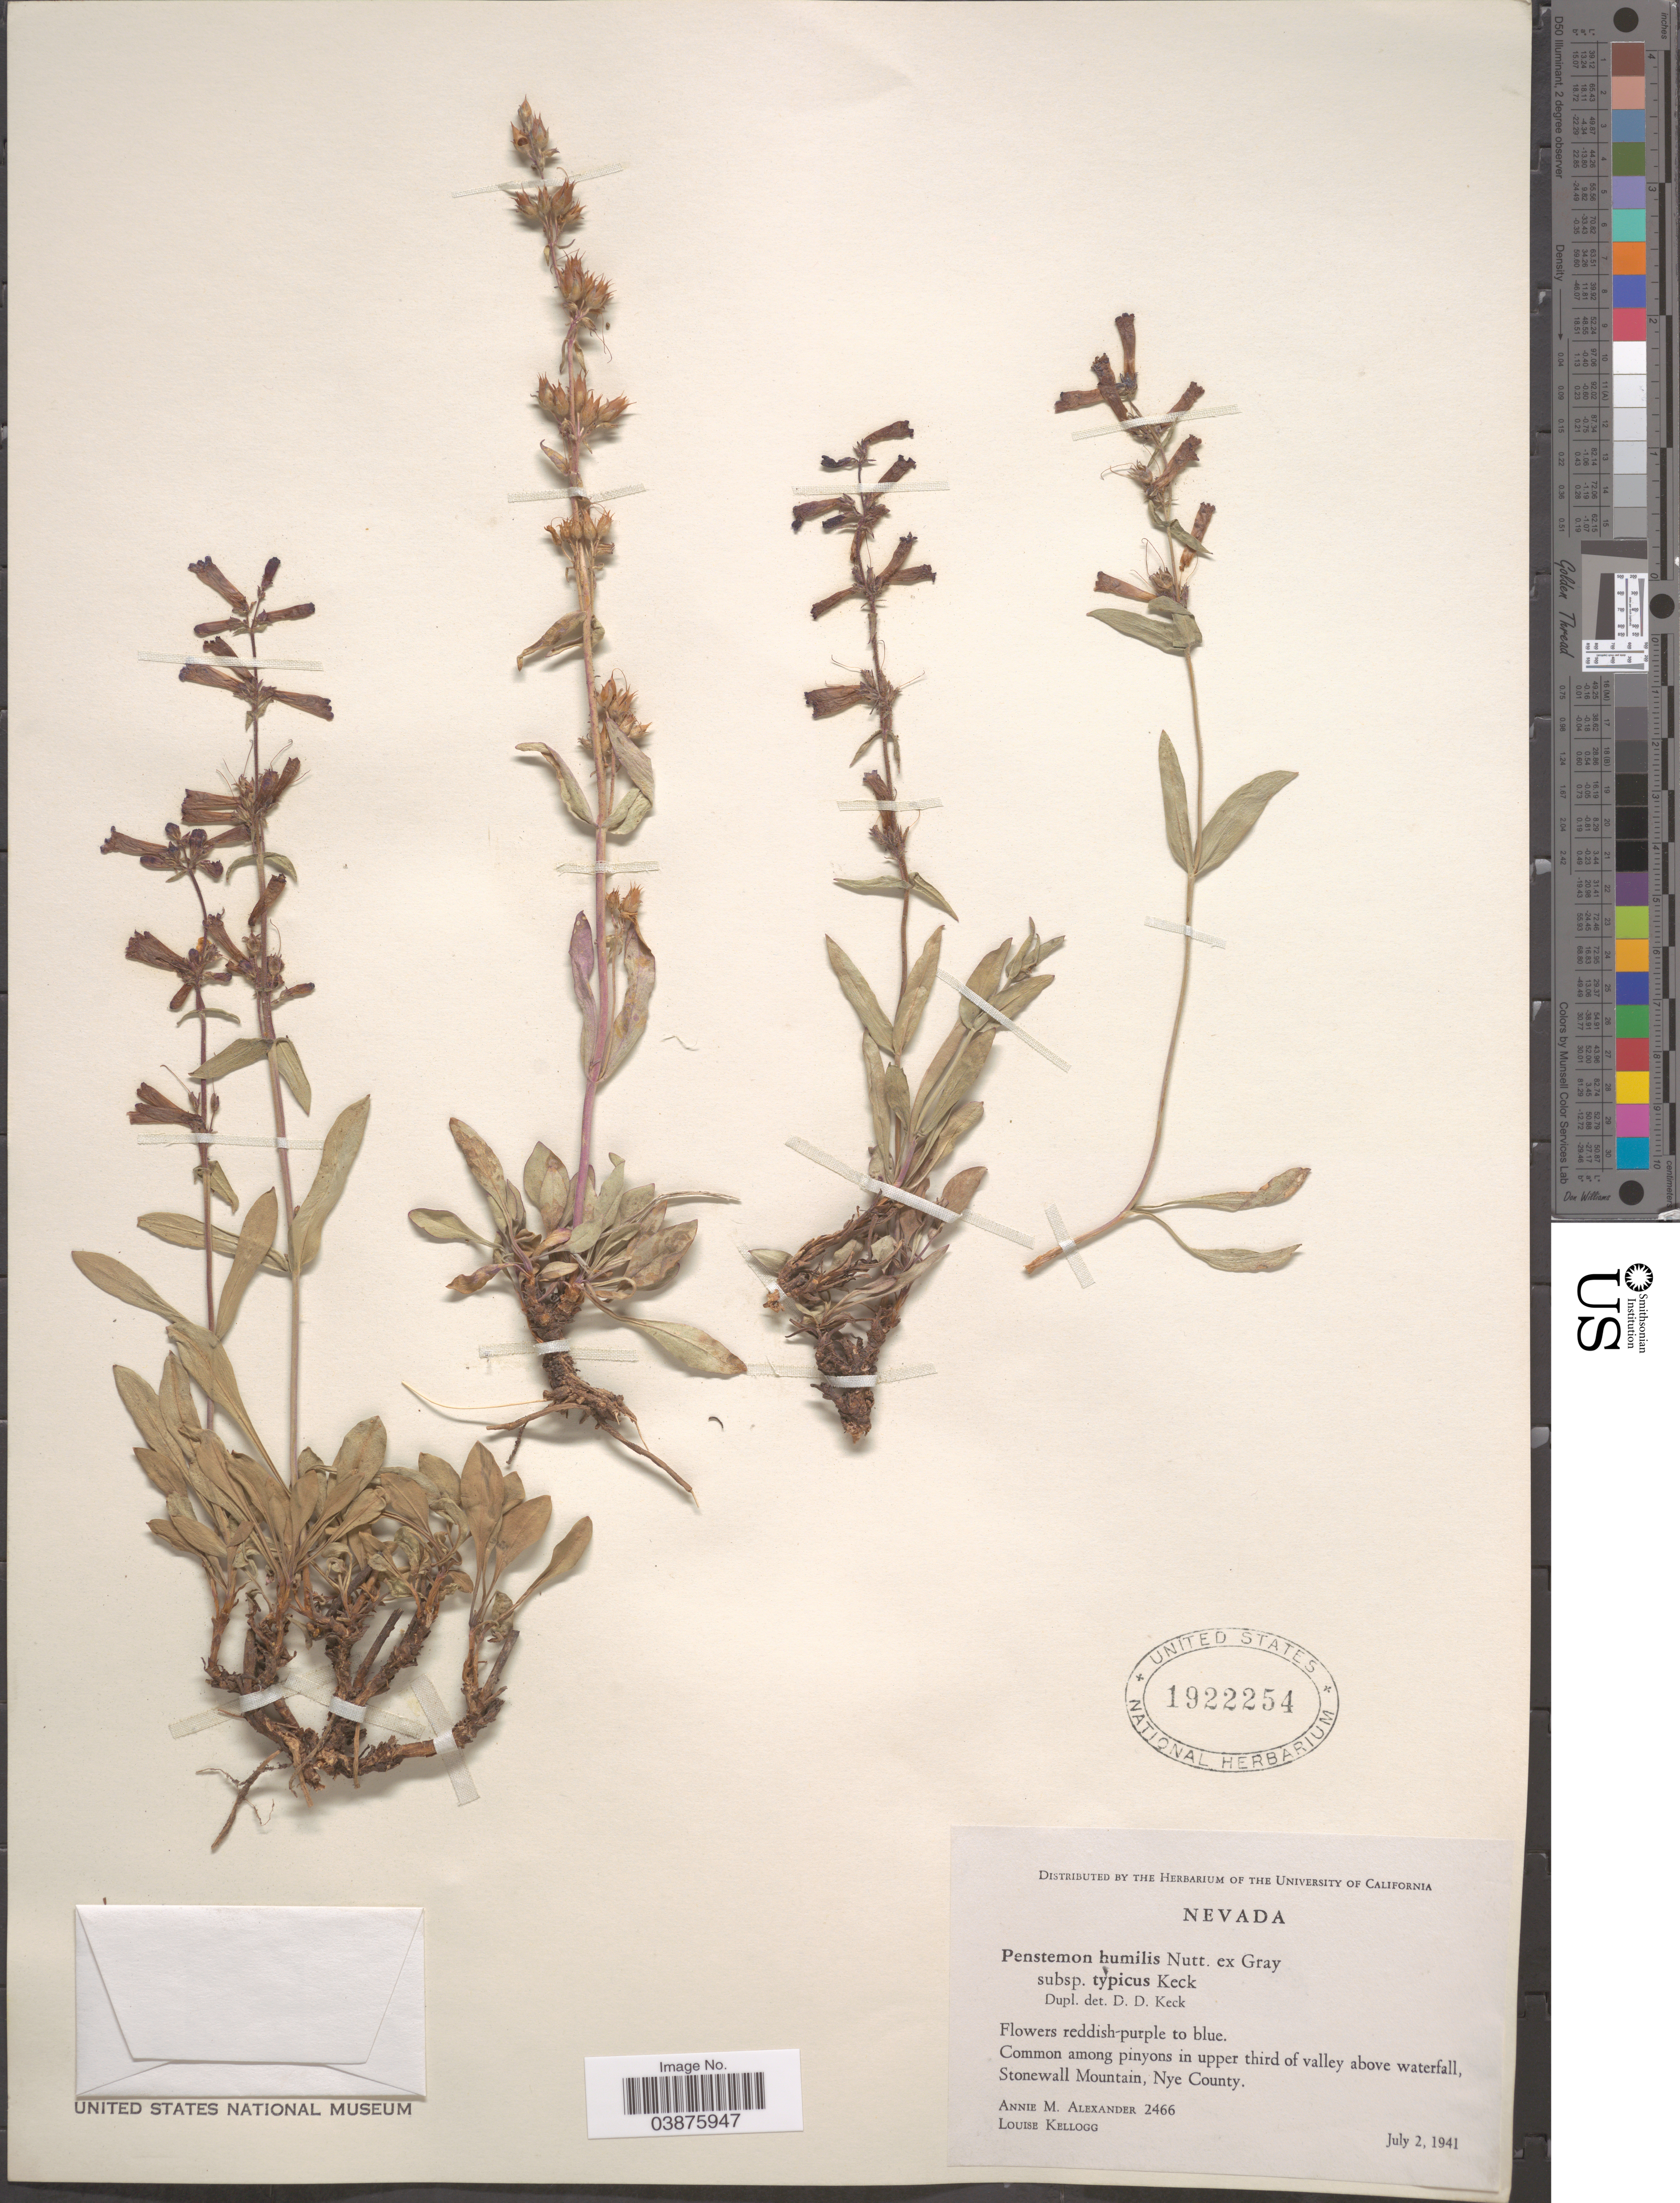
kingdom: Plantae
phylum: Tracheophyta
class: Magnoliopsida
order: Lamiales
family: Plantaginaceae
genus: Penstemon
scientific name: Penstemon humilis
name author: Nutt. ex A. Gray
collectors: A. M. Alexander & L. Kellogg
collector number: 2466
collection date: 1941-07-02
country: United States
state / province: Nevada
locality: In upper third of valley above waterfall. Stonewall Mountain, Nye County.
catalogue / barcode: US 1922254